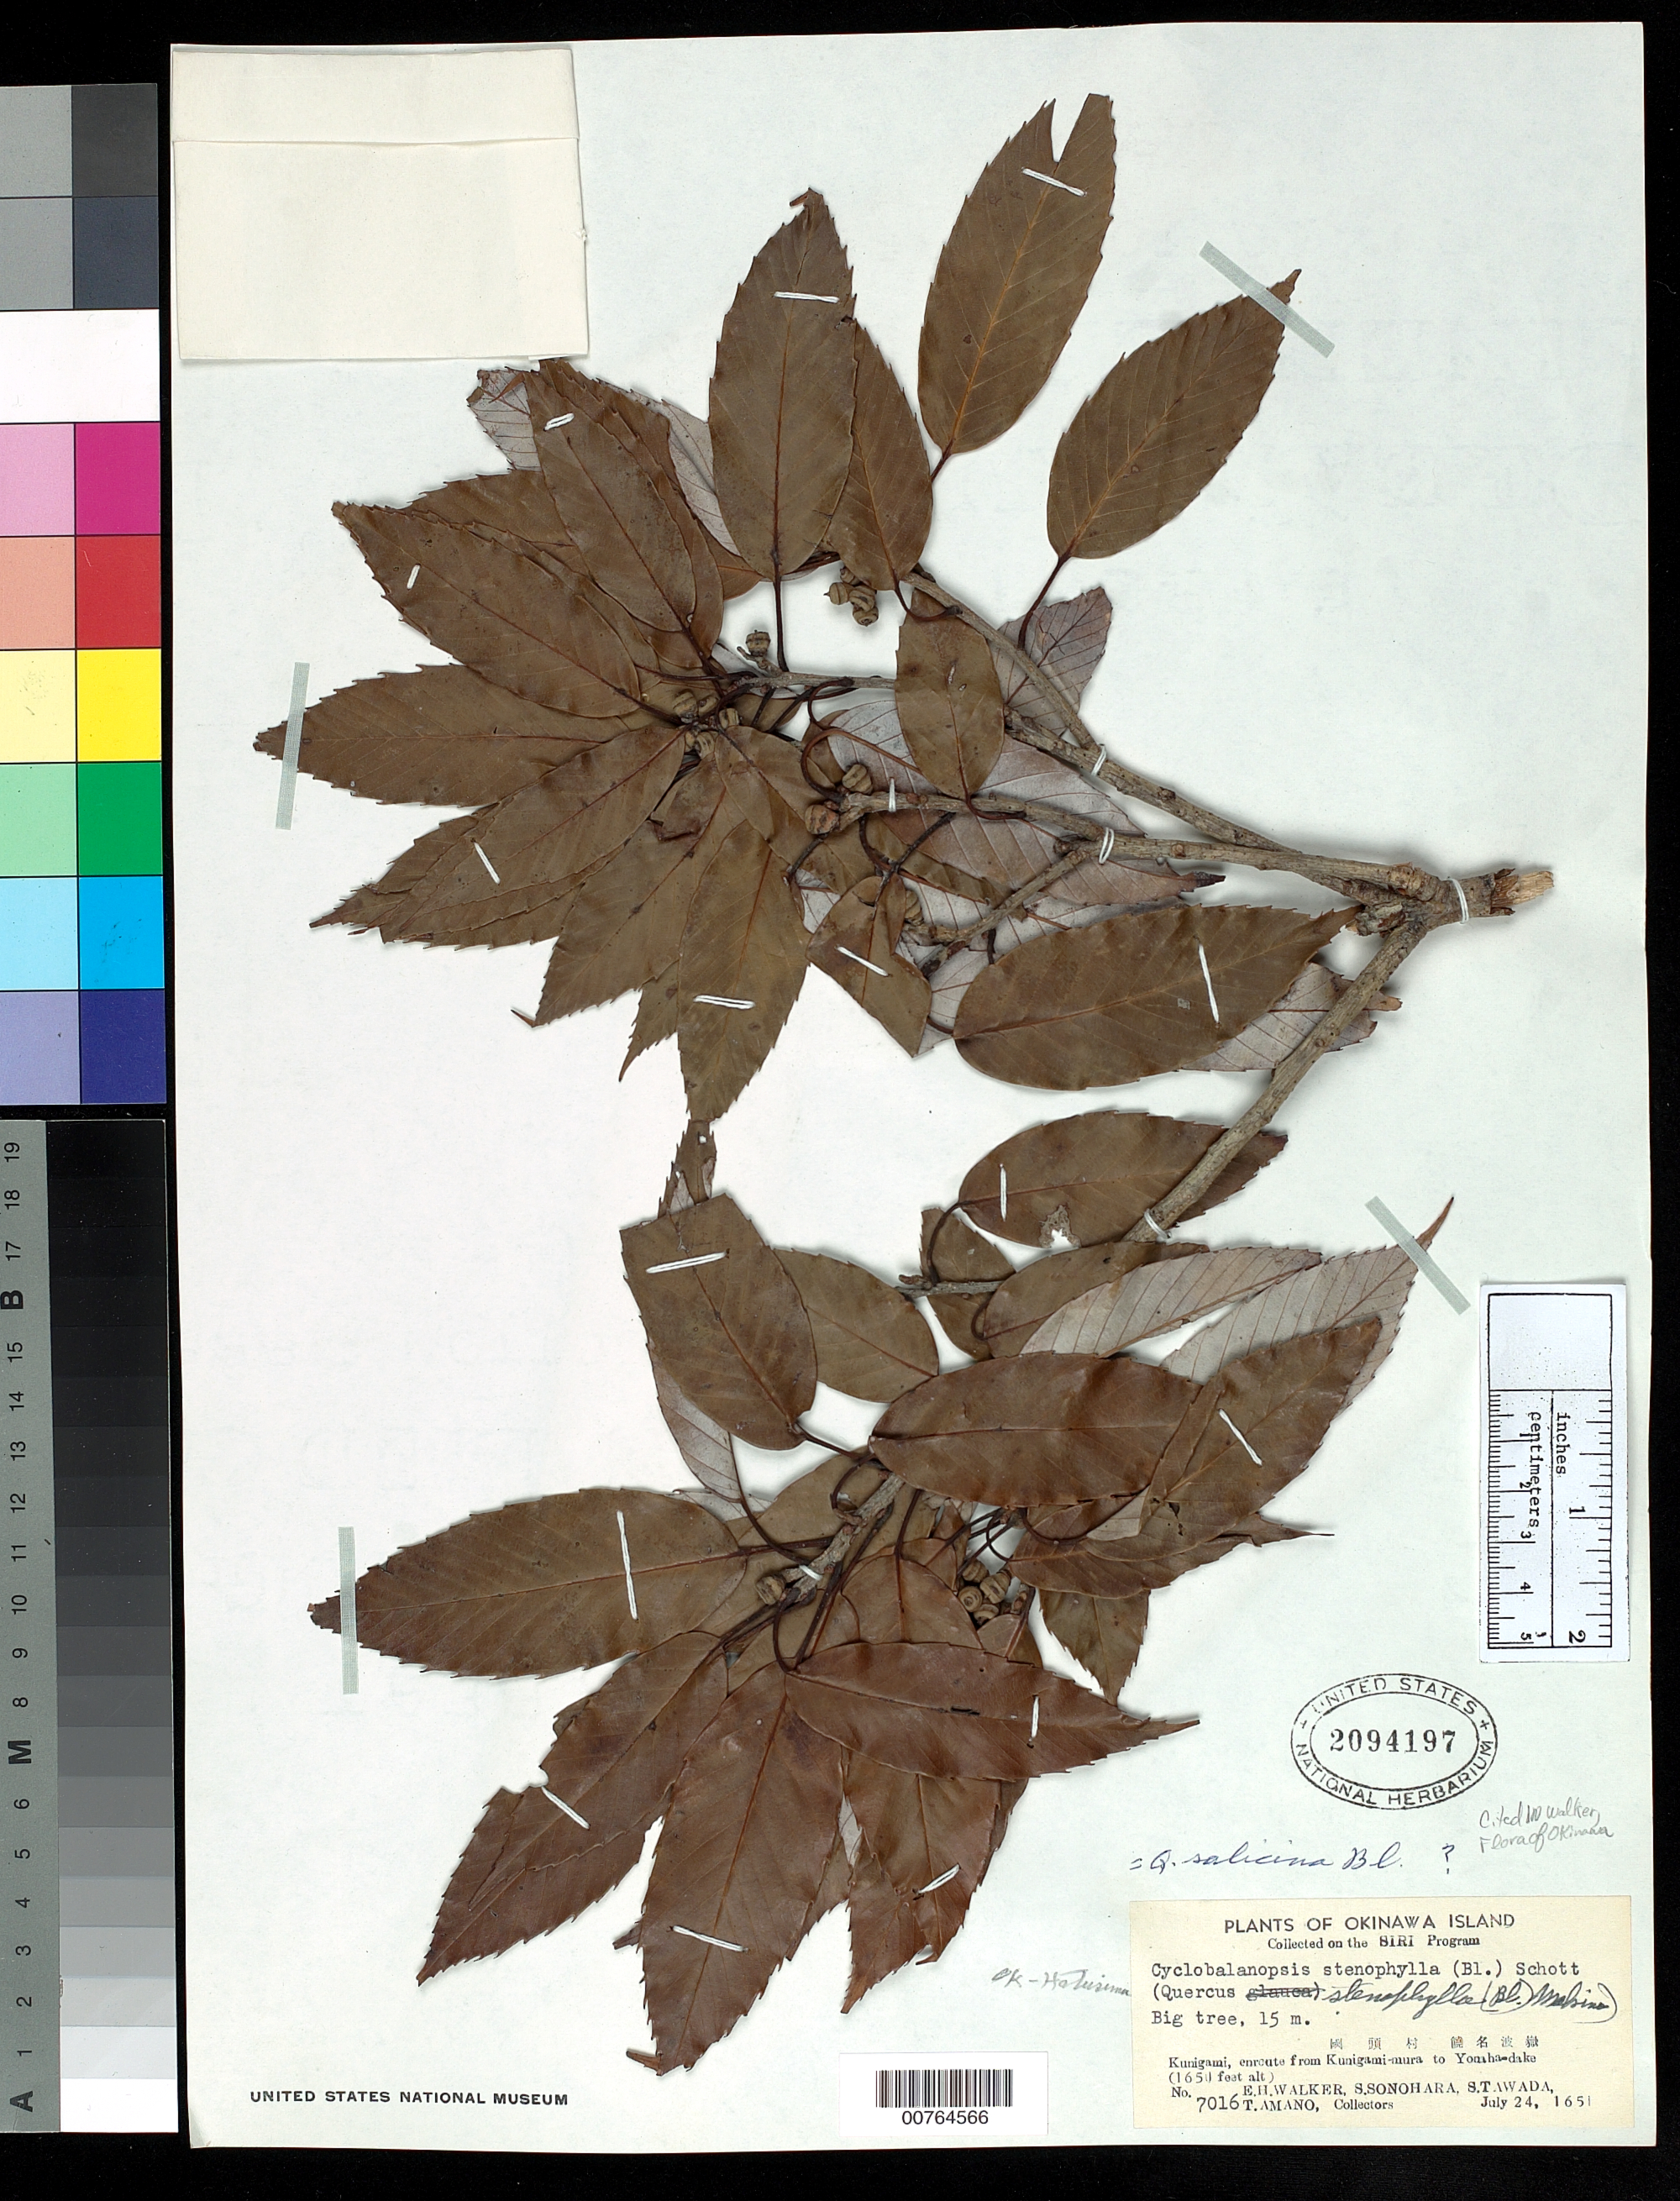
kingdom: Plantae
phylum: Tracheophyta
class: Magnoliopsida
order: Fagales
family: Fagaceae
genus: Quercus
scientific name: Quercus salicina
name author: Blume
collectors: E. H. Walker, S. Sonohara, S. Tawada & T. Amano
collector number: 7016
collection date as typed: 24 Jul 1951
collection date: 1951-07-24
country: Japan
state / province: Okinawa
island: Okinawa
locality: Kunigami-mura to Yonahadake.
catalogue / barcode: US 2094197